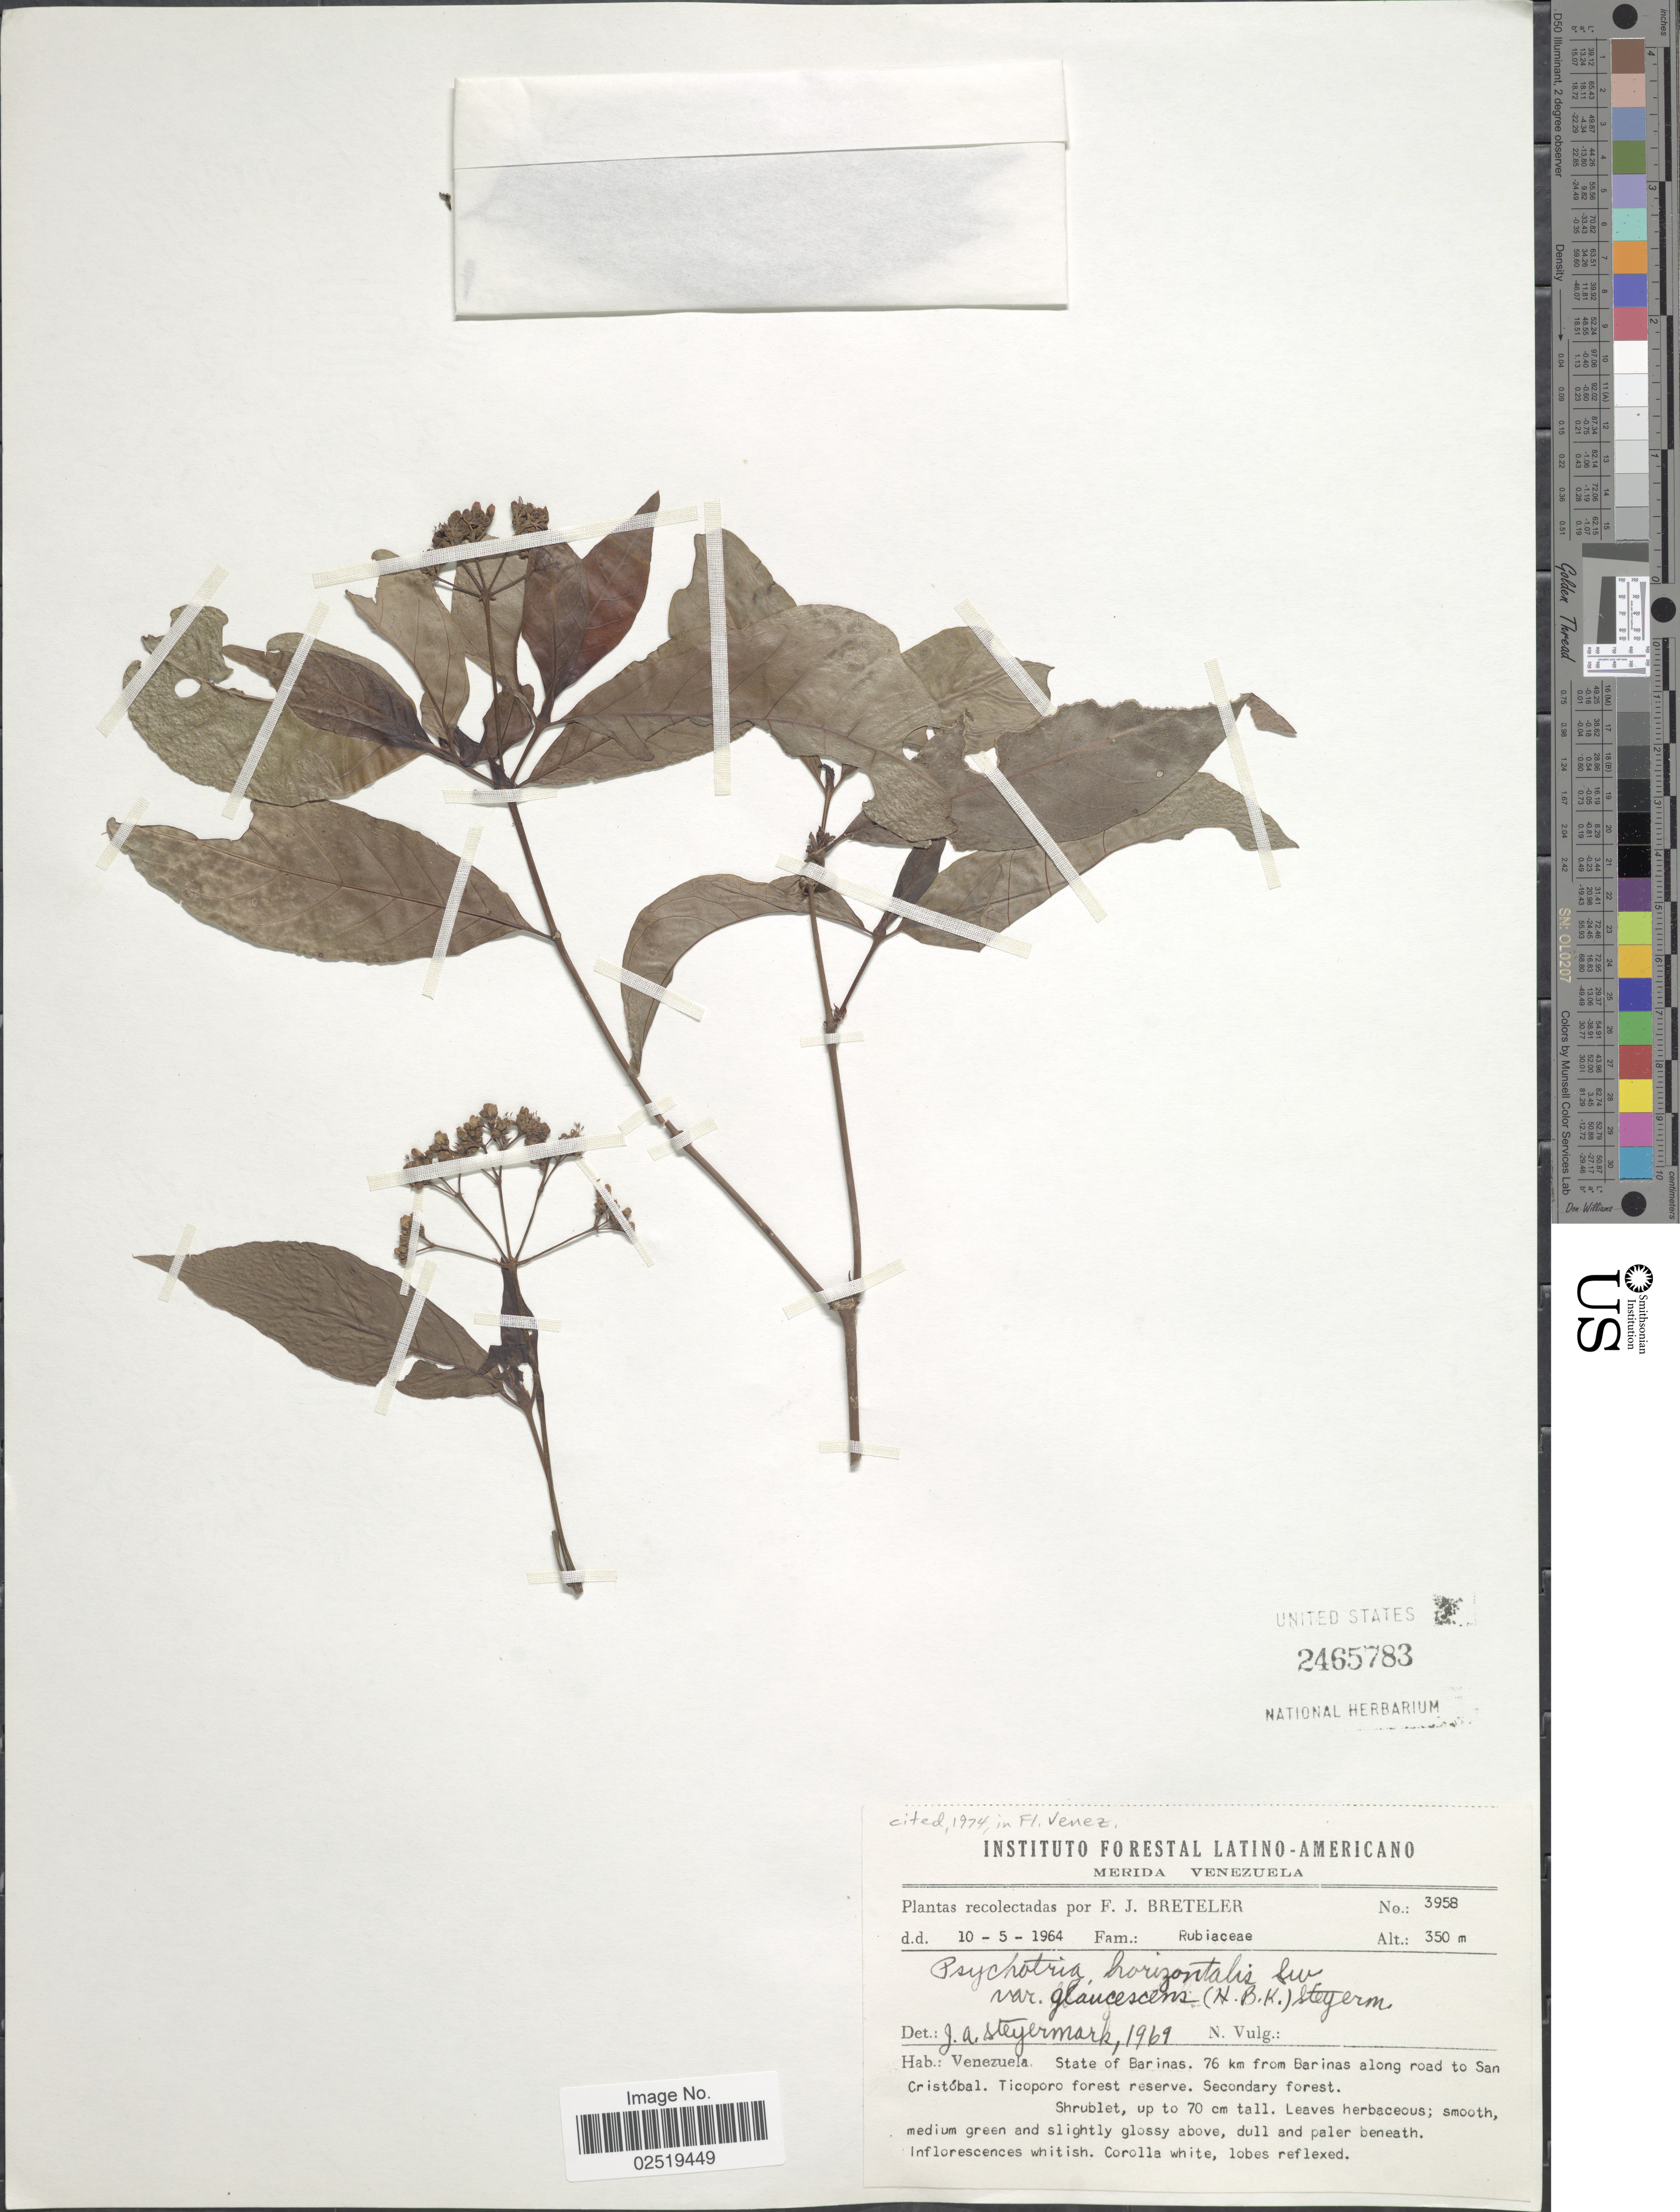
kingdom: Plantae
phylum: Tracheophyta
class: Magnoliopsida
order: Gentianales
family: Rubiaceae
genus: Psychotria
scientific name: Psychotria horizontalis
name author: Sw.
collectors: F. J. Breteler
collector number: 3958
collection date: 1964-05-10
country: Venezuela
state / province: Barinas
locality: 76 km from Barinas along road to San Cristobal, Ticoporo forest reserve.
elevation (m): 350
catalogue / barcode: US 2465783